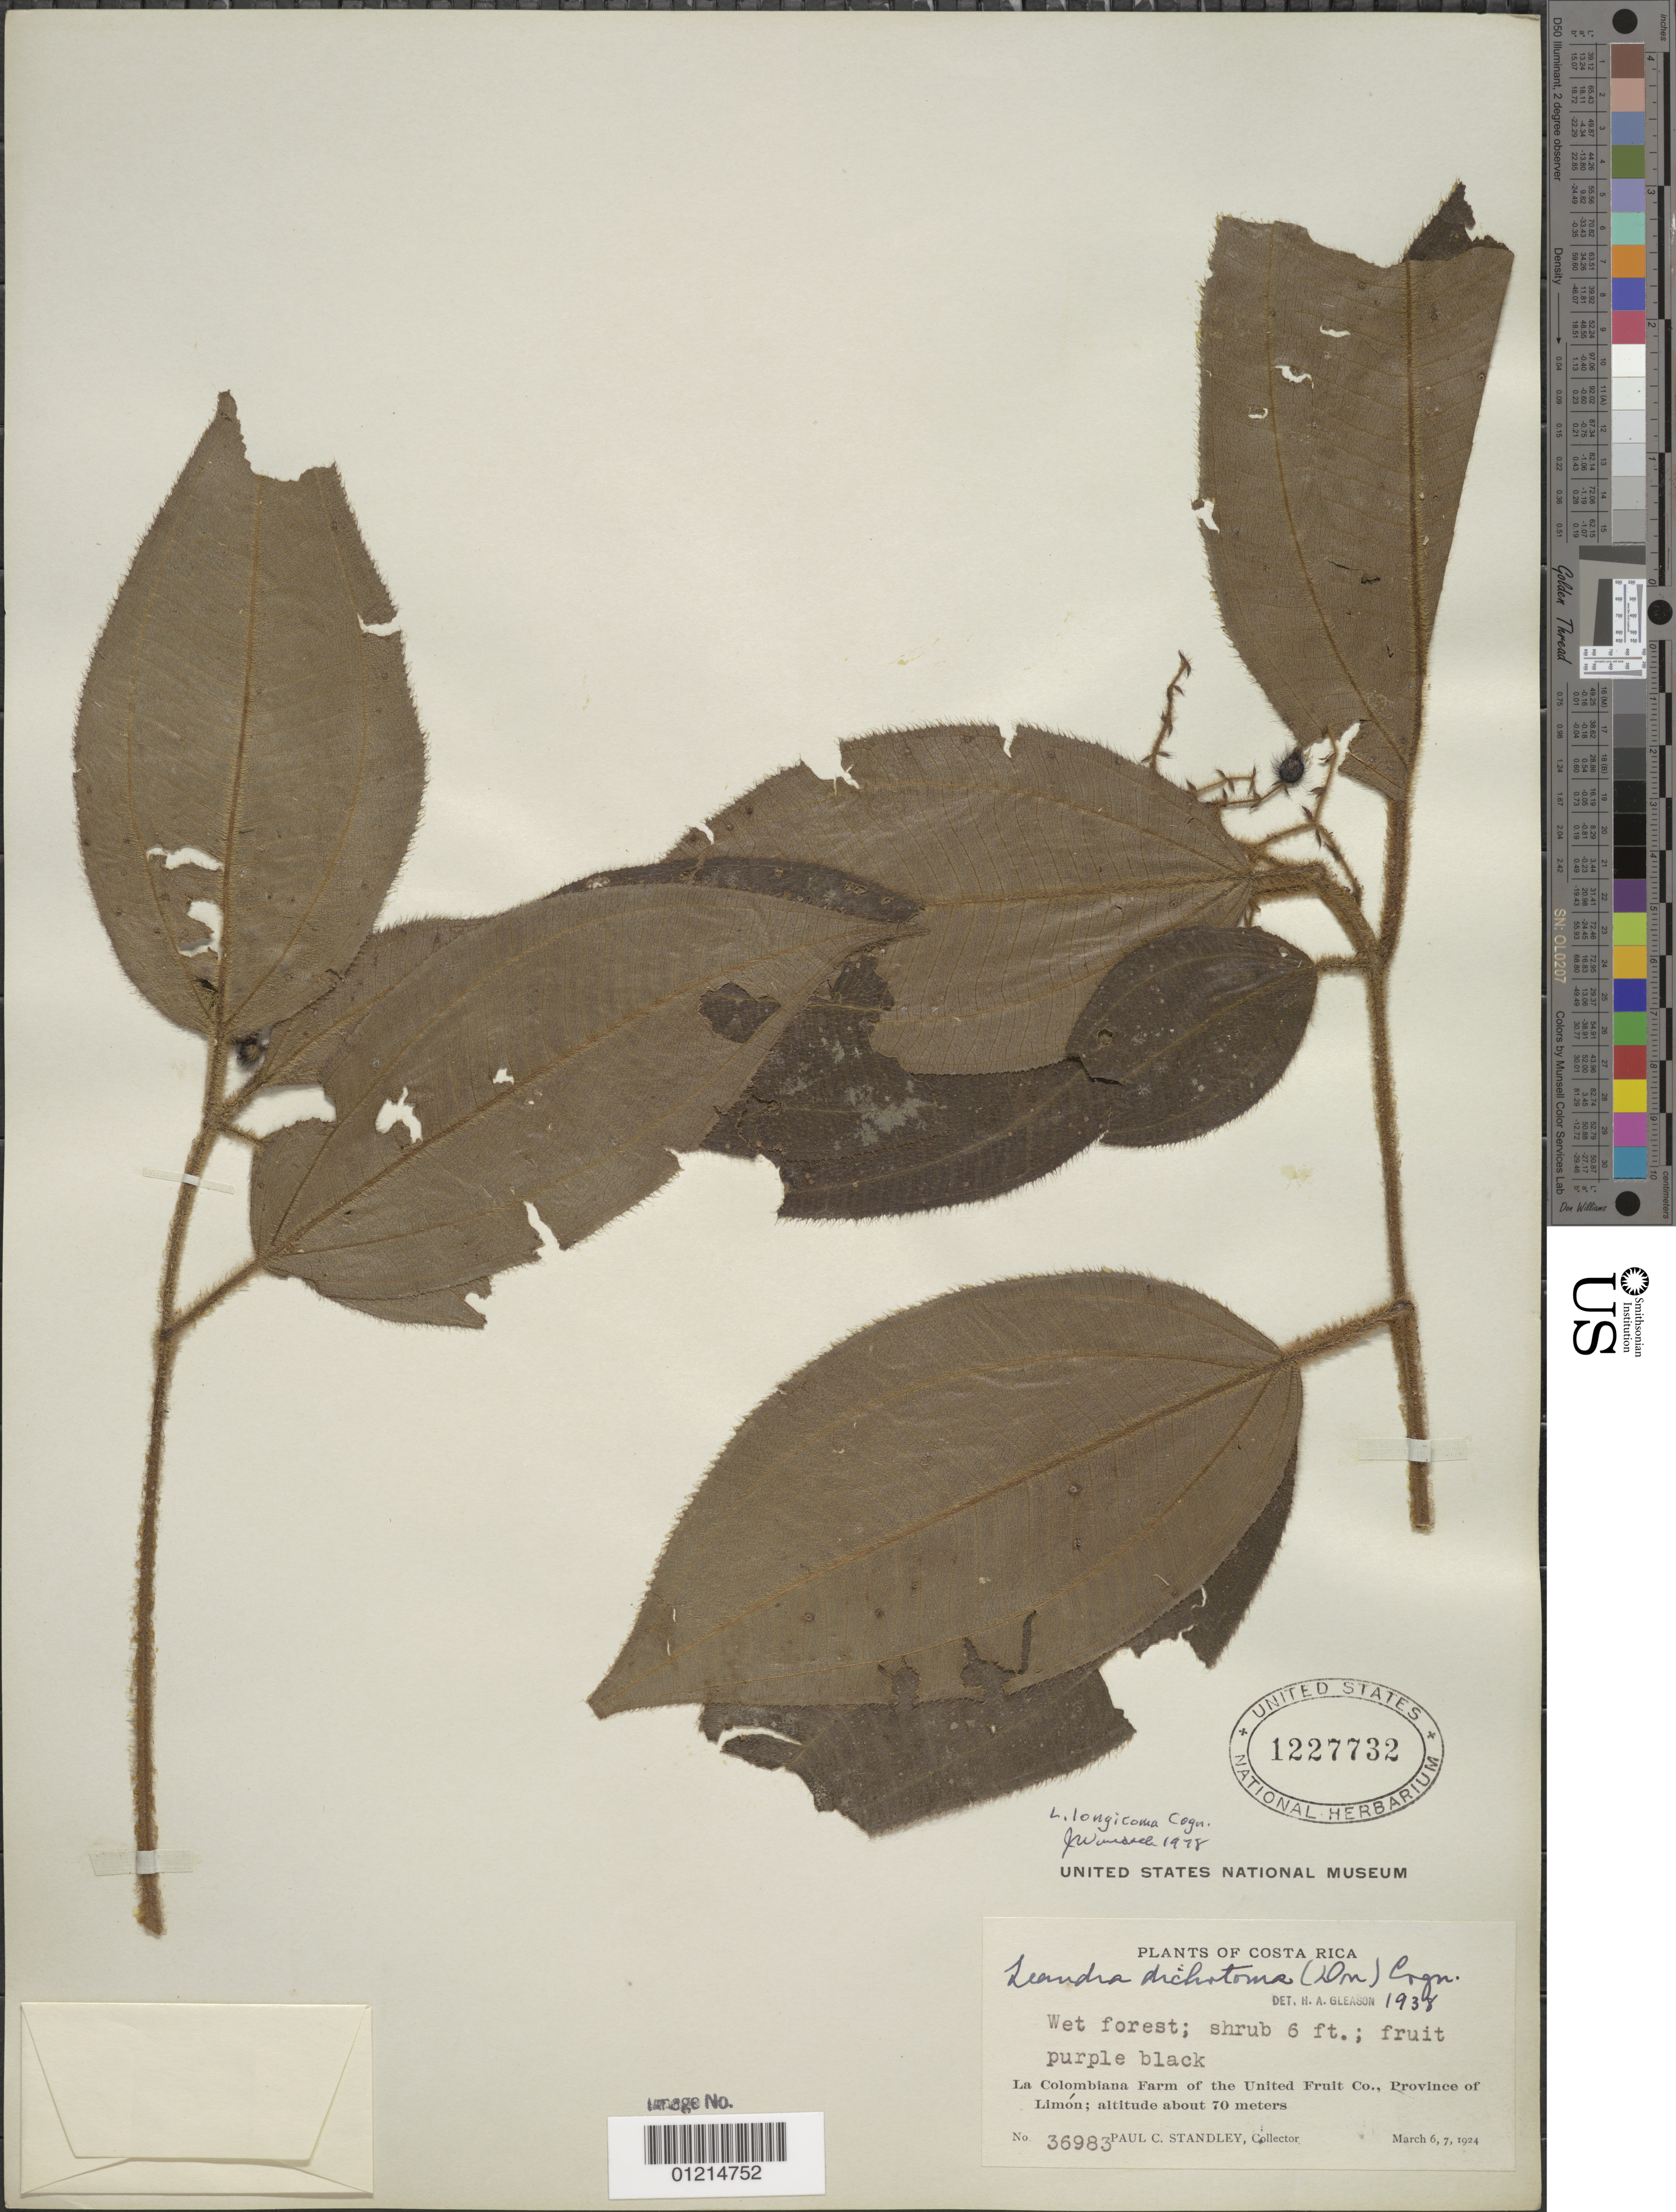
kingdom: Plantae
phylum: Tracheophyta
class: Magnoliopsida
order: Myrtales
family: Melastomataceae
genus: Leandra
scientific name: Leandra longicoma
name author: Cogn.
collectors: P. C. Standley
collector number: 36983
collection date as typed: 06 Mar 1924 to 07 Mar 1924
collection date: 1924-03-06/1924-03-07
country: Costa Rica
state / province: Limón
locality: La Colombiana Farm of the United Fruit Co.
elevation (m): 70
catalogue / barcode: US 1227732